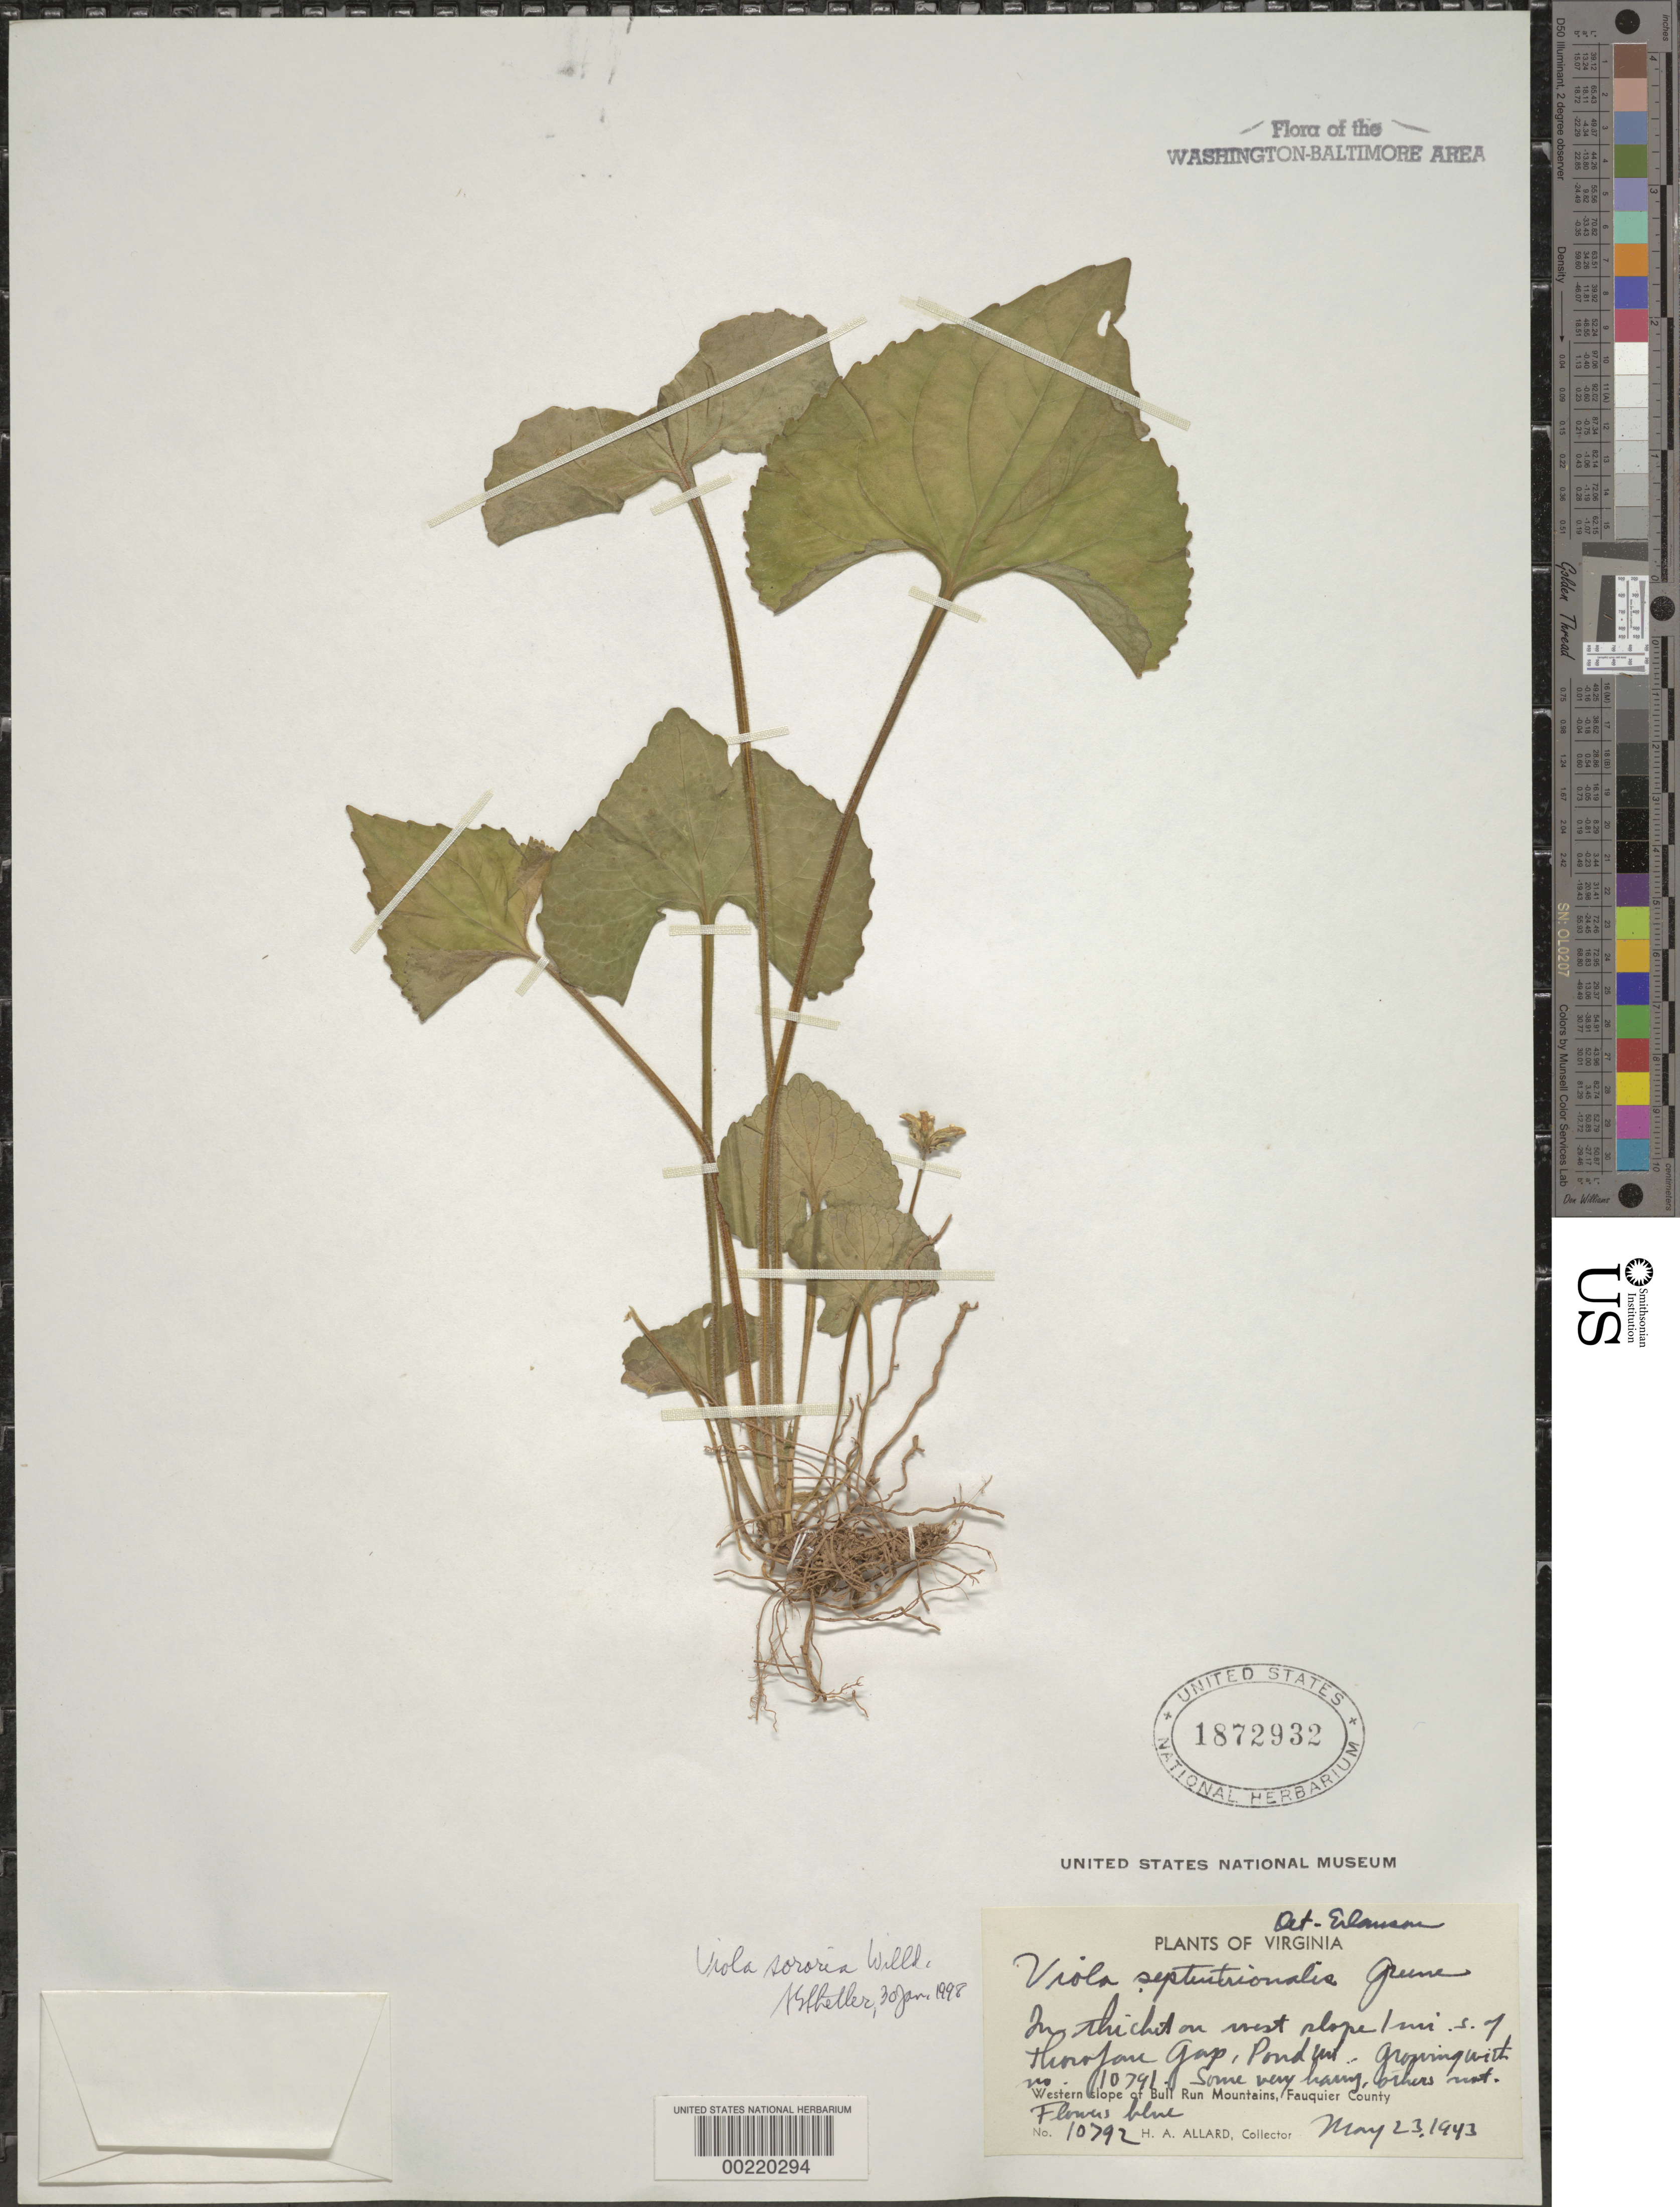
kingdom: Plantae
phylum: Tracheophyta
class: Magnoliopsida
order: Malpighiales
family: Violaceae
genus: Viola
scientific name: Viola sororia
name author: Willd.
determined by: Shetler, Stanwyn G., (US), NMNH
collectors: H. A. Allard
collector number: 10792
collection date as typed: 23 May 1943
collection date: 1943-05-23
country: United States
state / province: Virginia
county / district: Fauquier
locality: South of Thorofare Gap, Pond Mountain Bull Run Mts.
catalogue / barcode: US 1872932